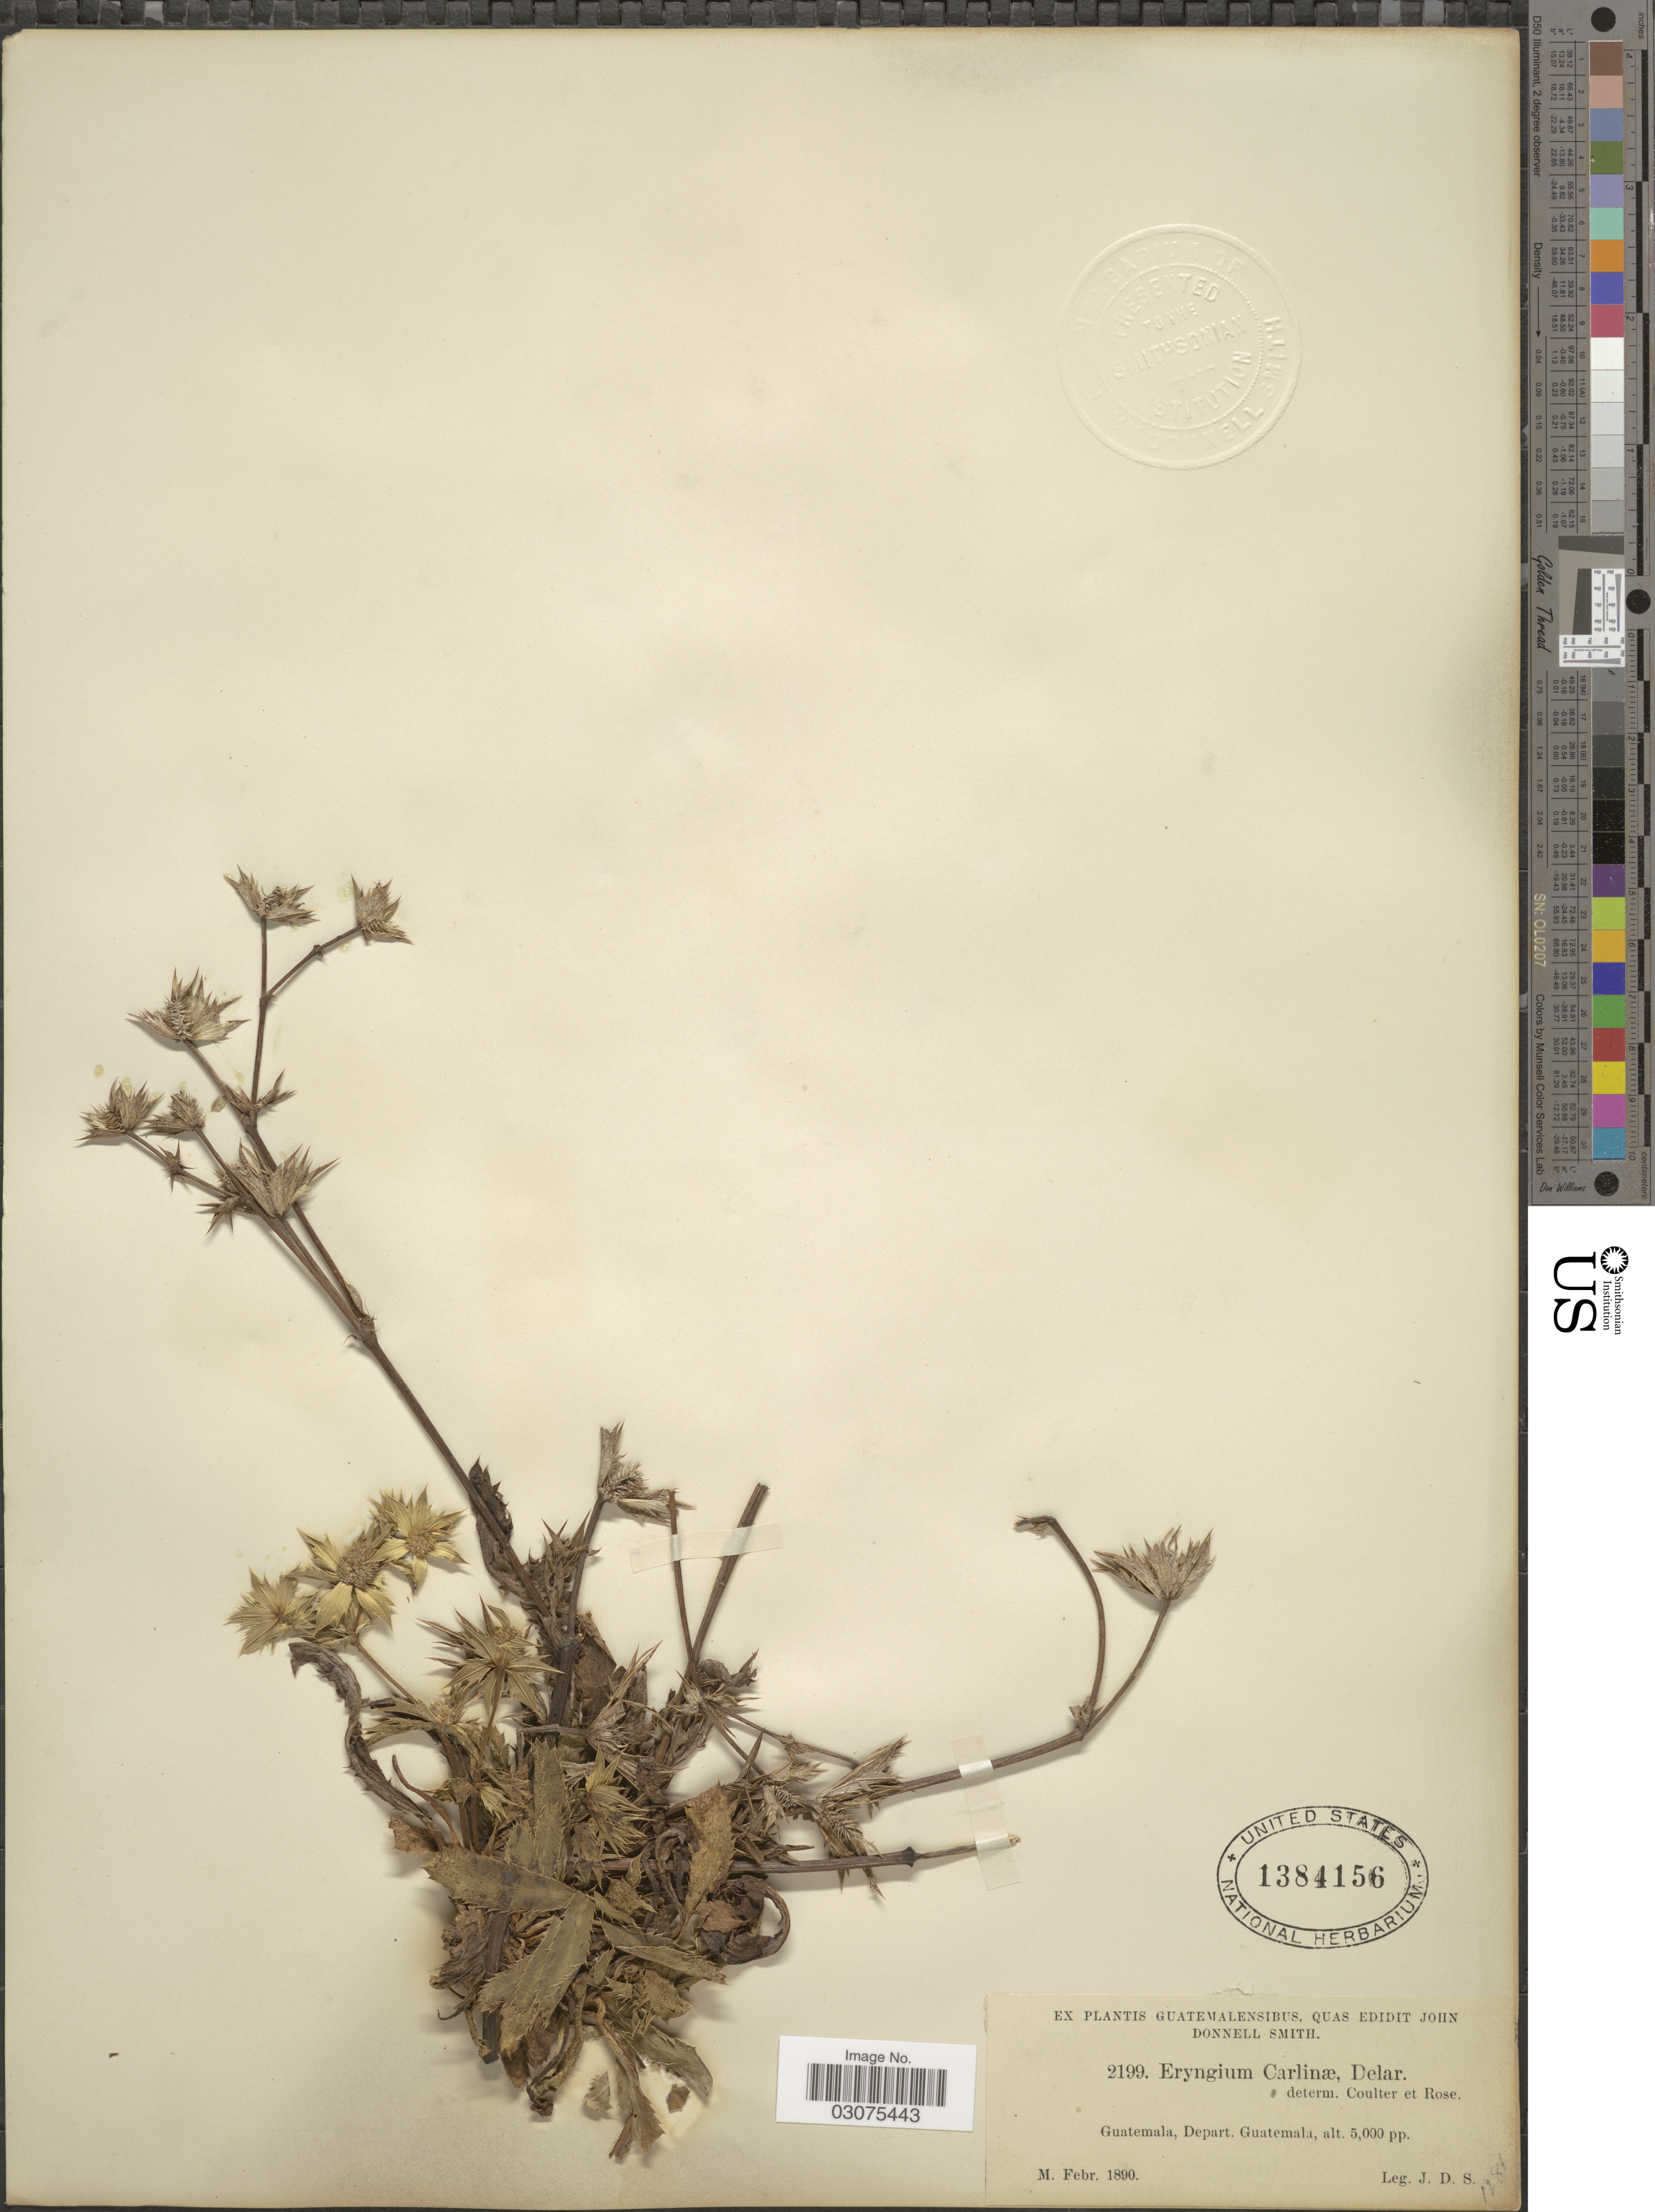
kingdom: Plantae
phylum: Tracheophyta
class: Magnoliopsida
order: Apiales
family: Apiaceae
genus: Eryngium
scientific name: Eryngium carlinae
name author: F. Delaroche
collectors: J. Donnell Smith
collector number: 2199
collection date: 1890-02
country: Guatemala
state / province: Guatemala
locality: Depart. Guatemala.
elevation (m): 1524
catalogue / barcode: US 1384156